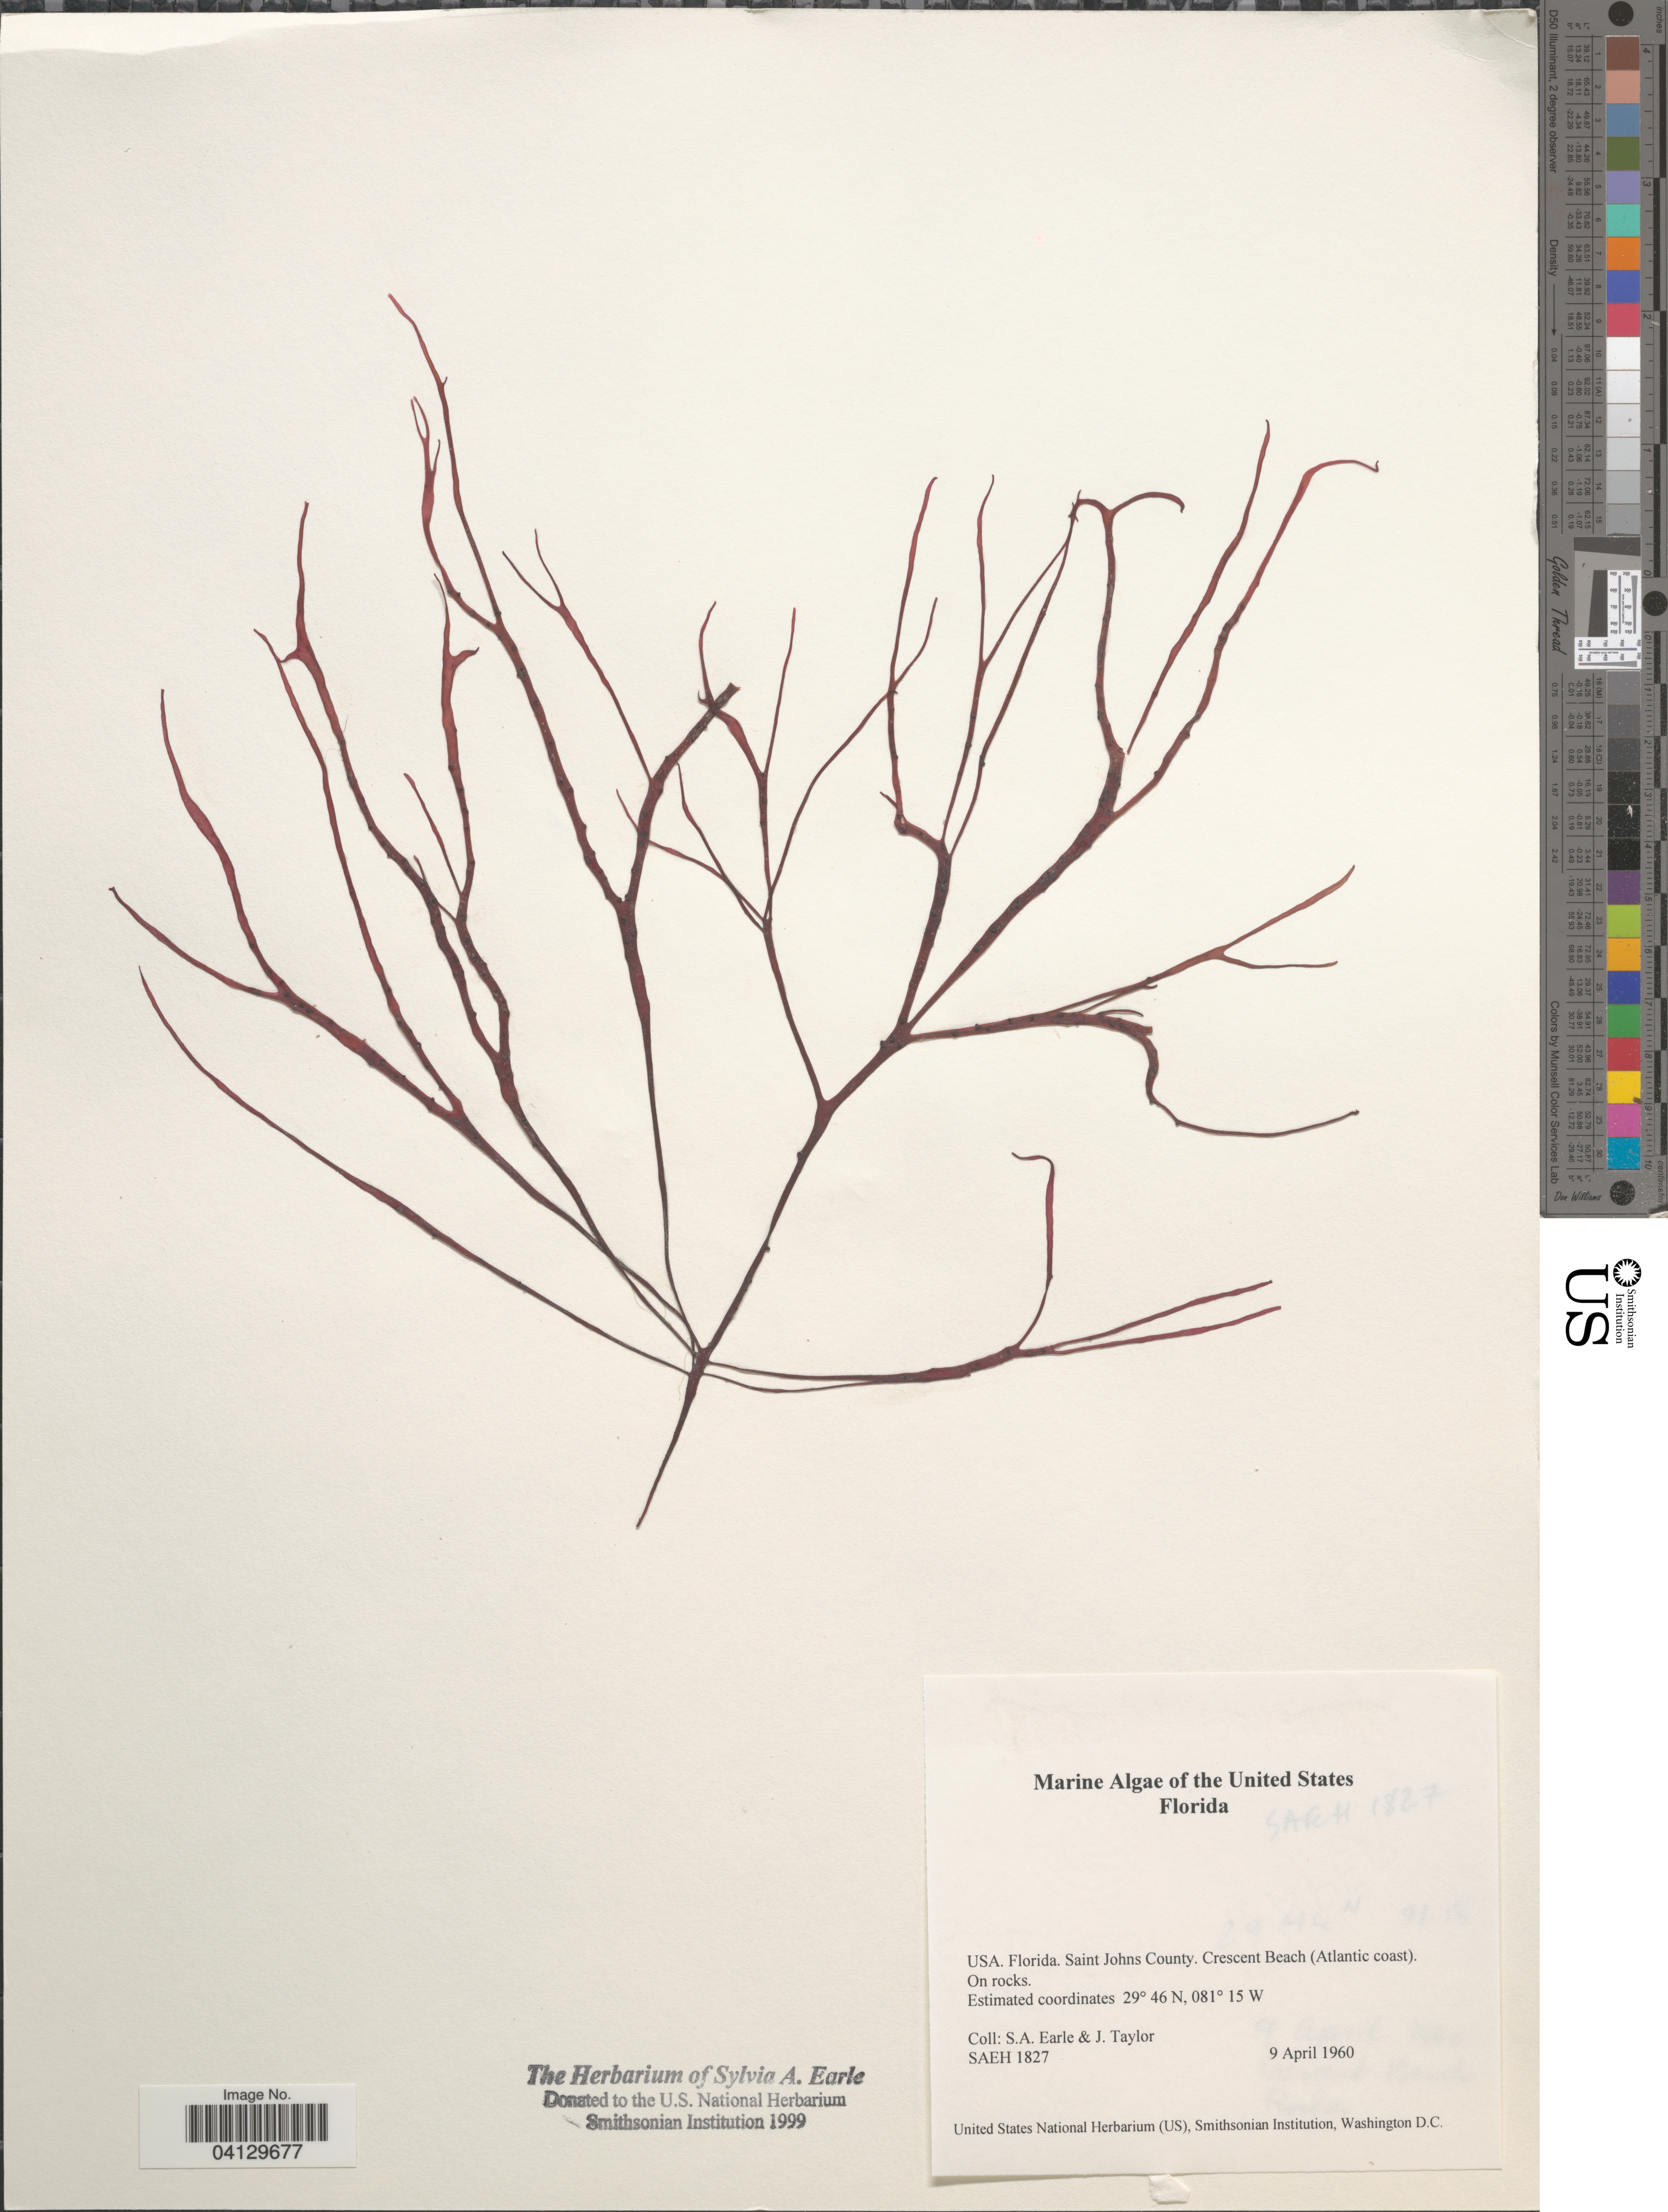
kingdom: Plantae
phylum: Rhodophyta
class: Florideophyceae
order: Corallinales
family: Corallinaceae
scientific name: Crustose Coralline Algae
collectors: S. A. Earle & J. Taylor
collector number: SAEH1827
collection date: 1960-04-09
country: United States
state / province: Florida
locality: Saint Johns County. Crescent Beach (Atlantic coast).